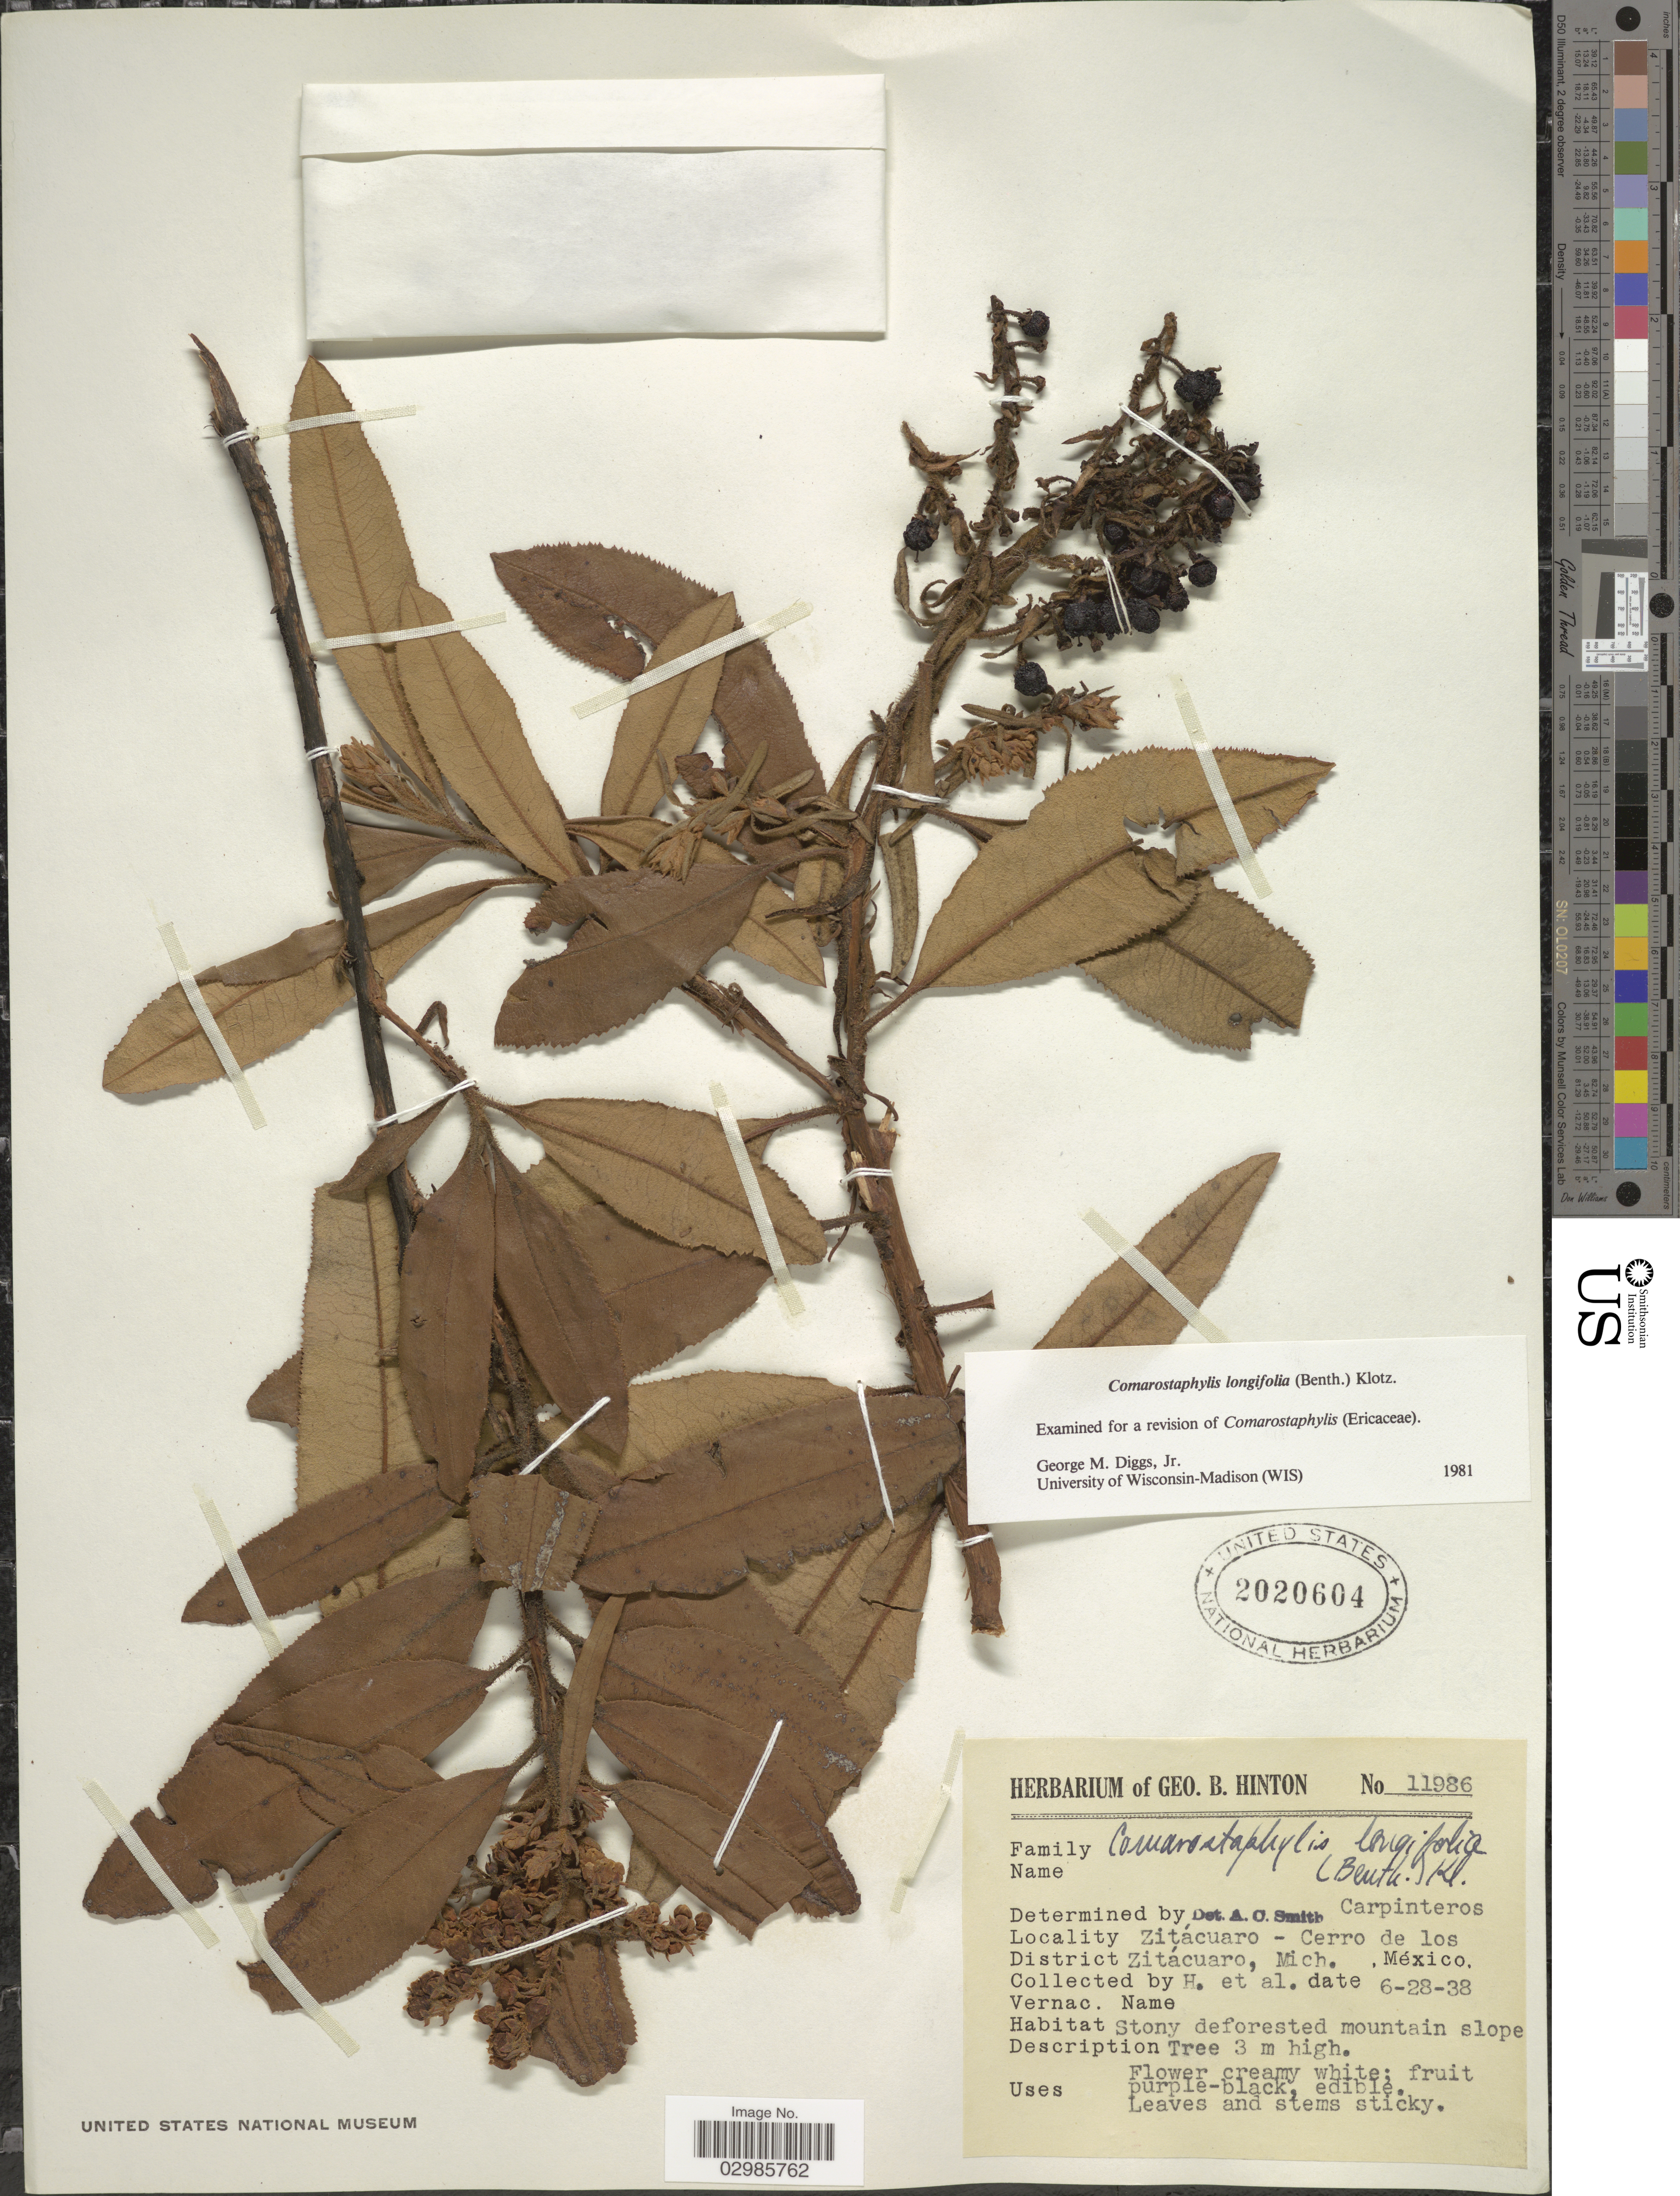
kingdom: Plantae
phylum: Tracheophyta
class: Magnoliopsida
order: Ericales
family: Ericaceae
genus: Comarostaphylis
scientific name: Comarostaphylis longifolia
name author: (Benth.) Klotzsch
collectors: G. B. Hinton & et al.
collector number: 11986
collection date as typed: Transcribed d/m/y: 28/6/38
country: Mexico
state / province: Michoacán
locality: Zitácuaro - Cerro de los, District Zitácuaro, Mich., México.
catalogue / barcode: US 2020604